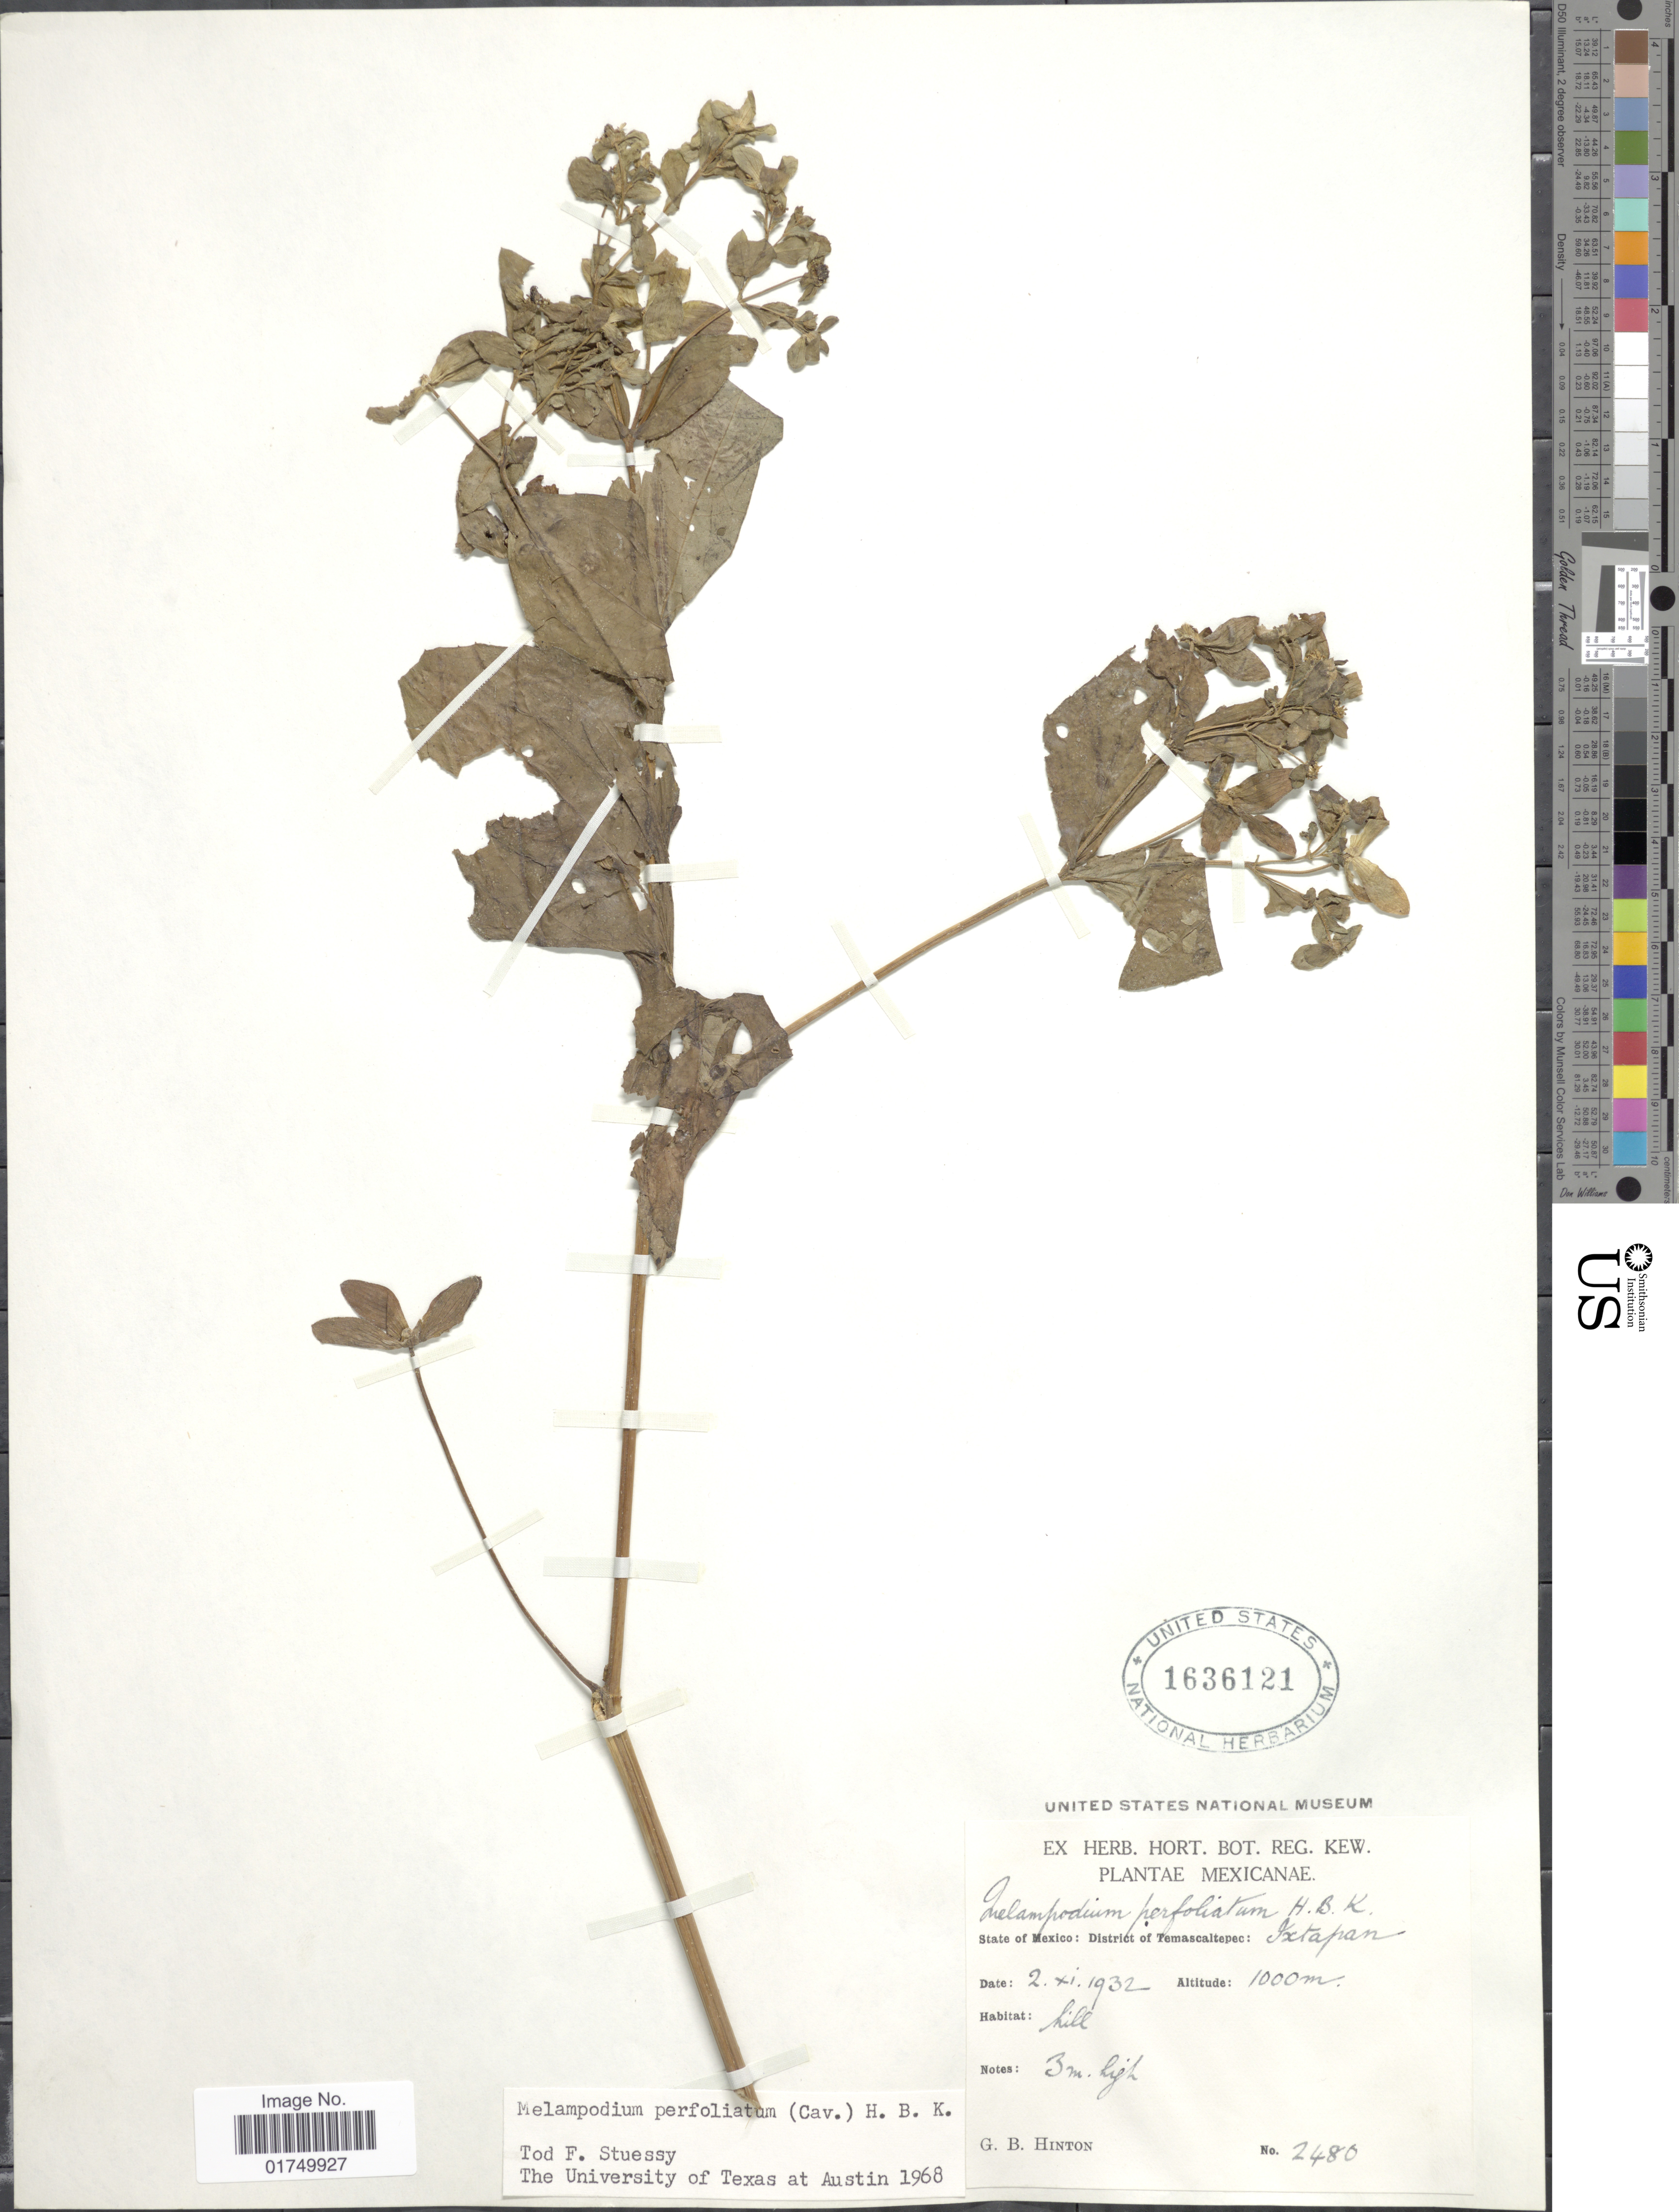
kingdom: Plantae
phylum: Tracheophyta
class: Magnoliopsida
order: Asterales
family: Asteraceae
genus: Melampodium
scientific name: Melampodium perfoliatum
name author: (Cav.) Kunth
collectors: G. B. Hinton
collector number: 2480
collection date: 1932-11-02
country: Mexico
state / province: México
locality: State of Mexico: District of Temascaltepec: Ixtapan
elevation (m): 1000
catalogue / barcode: US 1636121